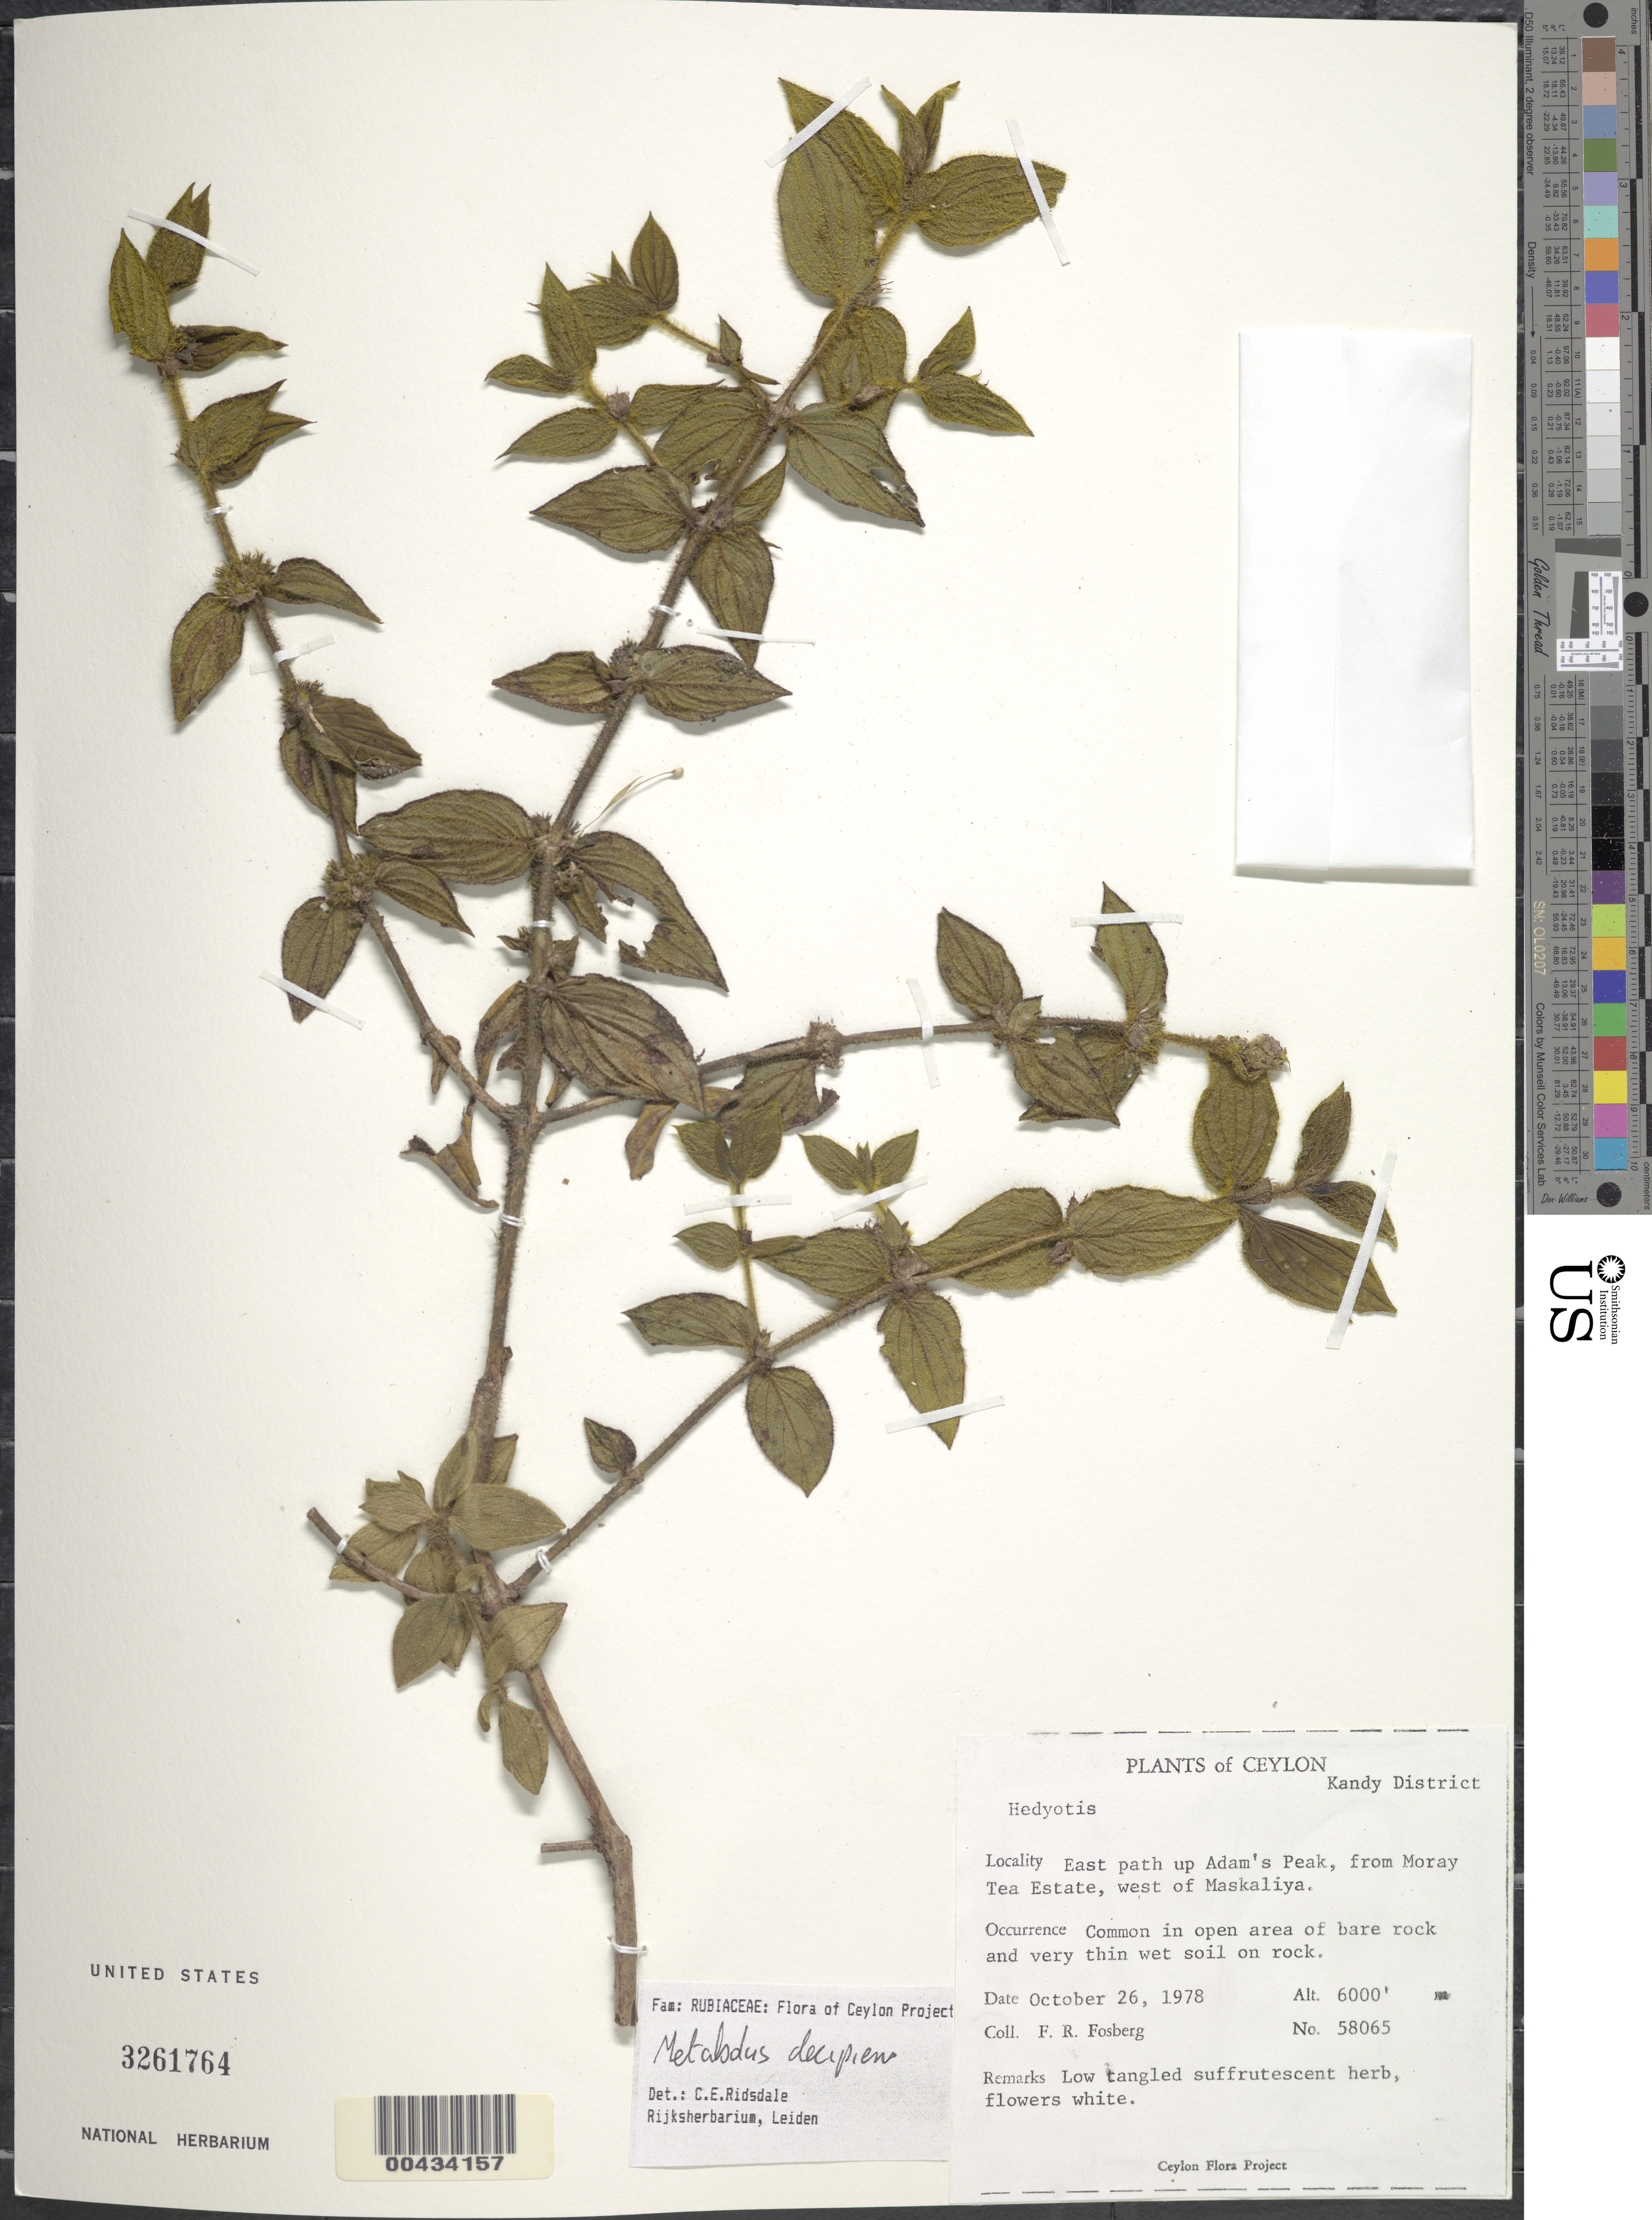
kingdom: Plantae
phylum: Tracheophyta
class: Magnoliopsida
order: Gentianales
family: Rubiaceae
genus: Metabolos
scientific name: Metabolos decepiens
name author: (Thwaites) Ridsdale in sched.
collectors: F. R. Fosberg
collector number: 58065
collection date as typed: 26 Oct 1978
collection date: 1978-10-26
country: Sri Lanka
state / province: Central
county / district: Kandy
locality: E path up Adams Peak, from Moray Tea Estate, W of Maskaliya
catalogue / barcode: US 3261764